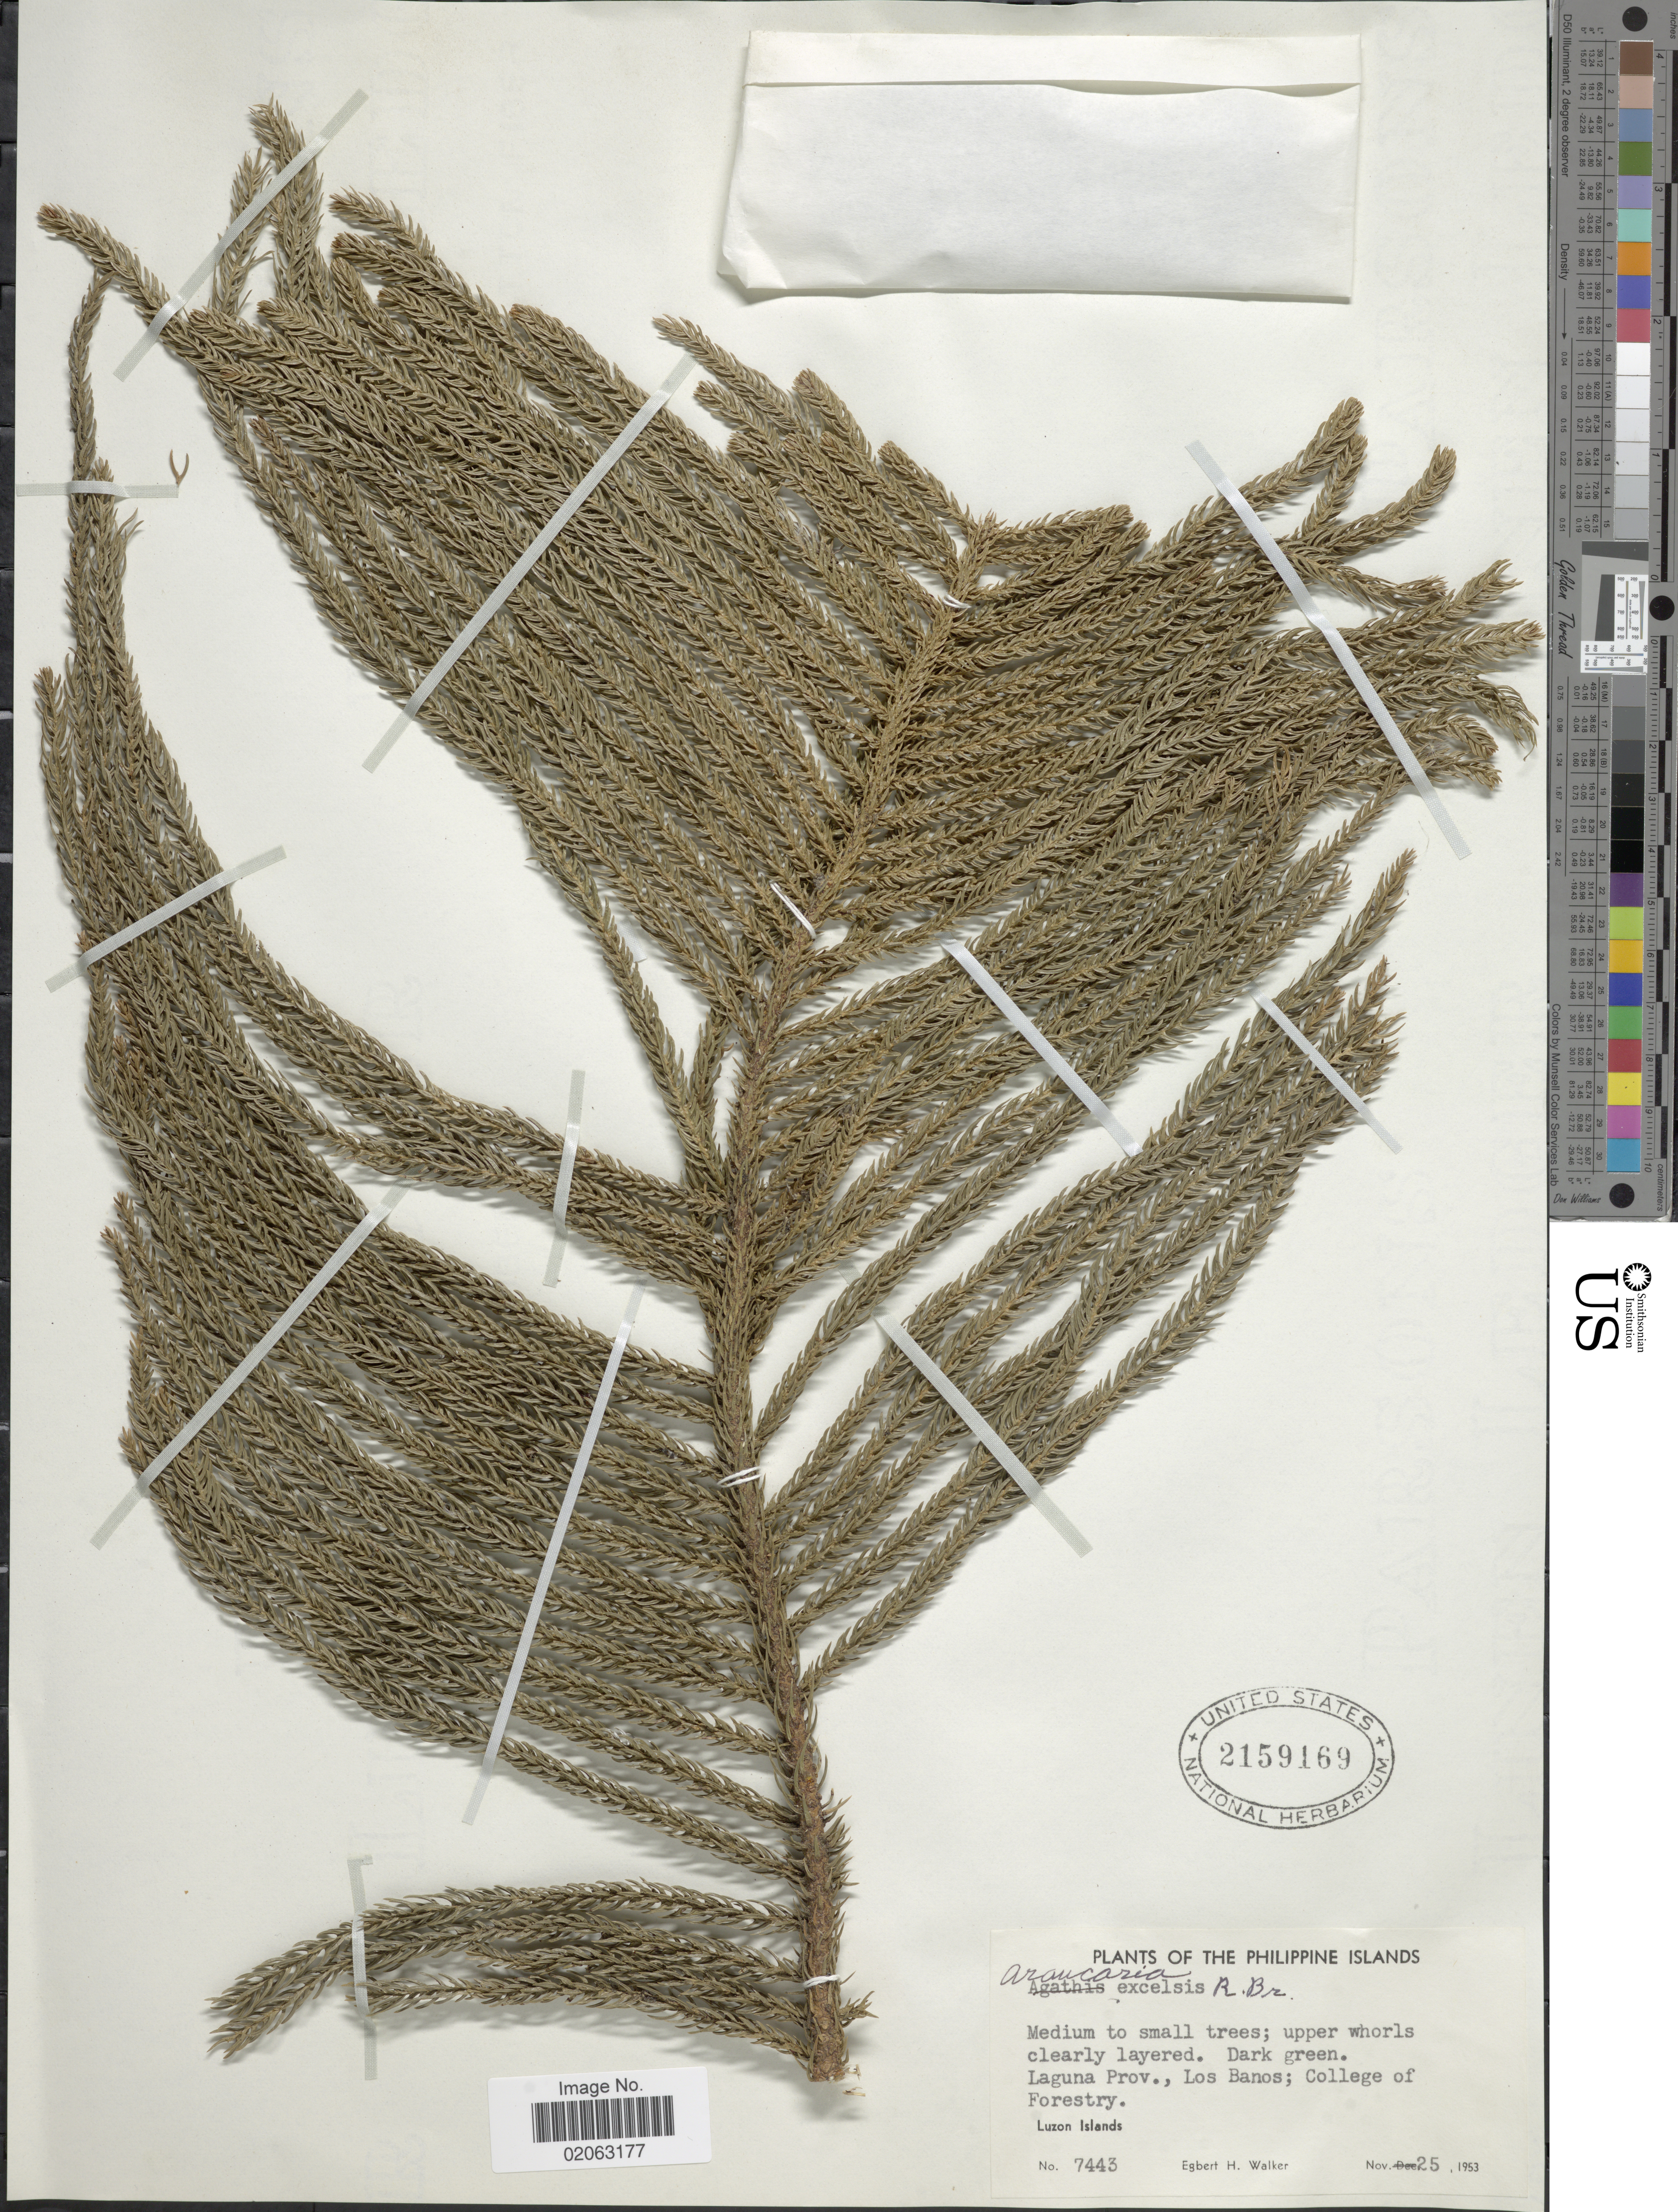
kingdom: Plantae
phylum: Tracheophyta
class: Pinopsida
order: Pinales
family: Araucariaceae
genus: Araucaria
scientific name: Araucaria excelsa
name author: (Lamb.) W.T. Aiton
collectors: E. H. Walker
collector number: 7443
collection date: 1953-11-25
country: Philippines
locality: Luzon Islands, Laguna Prov., Los Banos; College of Forestry.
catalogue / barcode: US 2159169